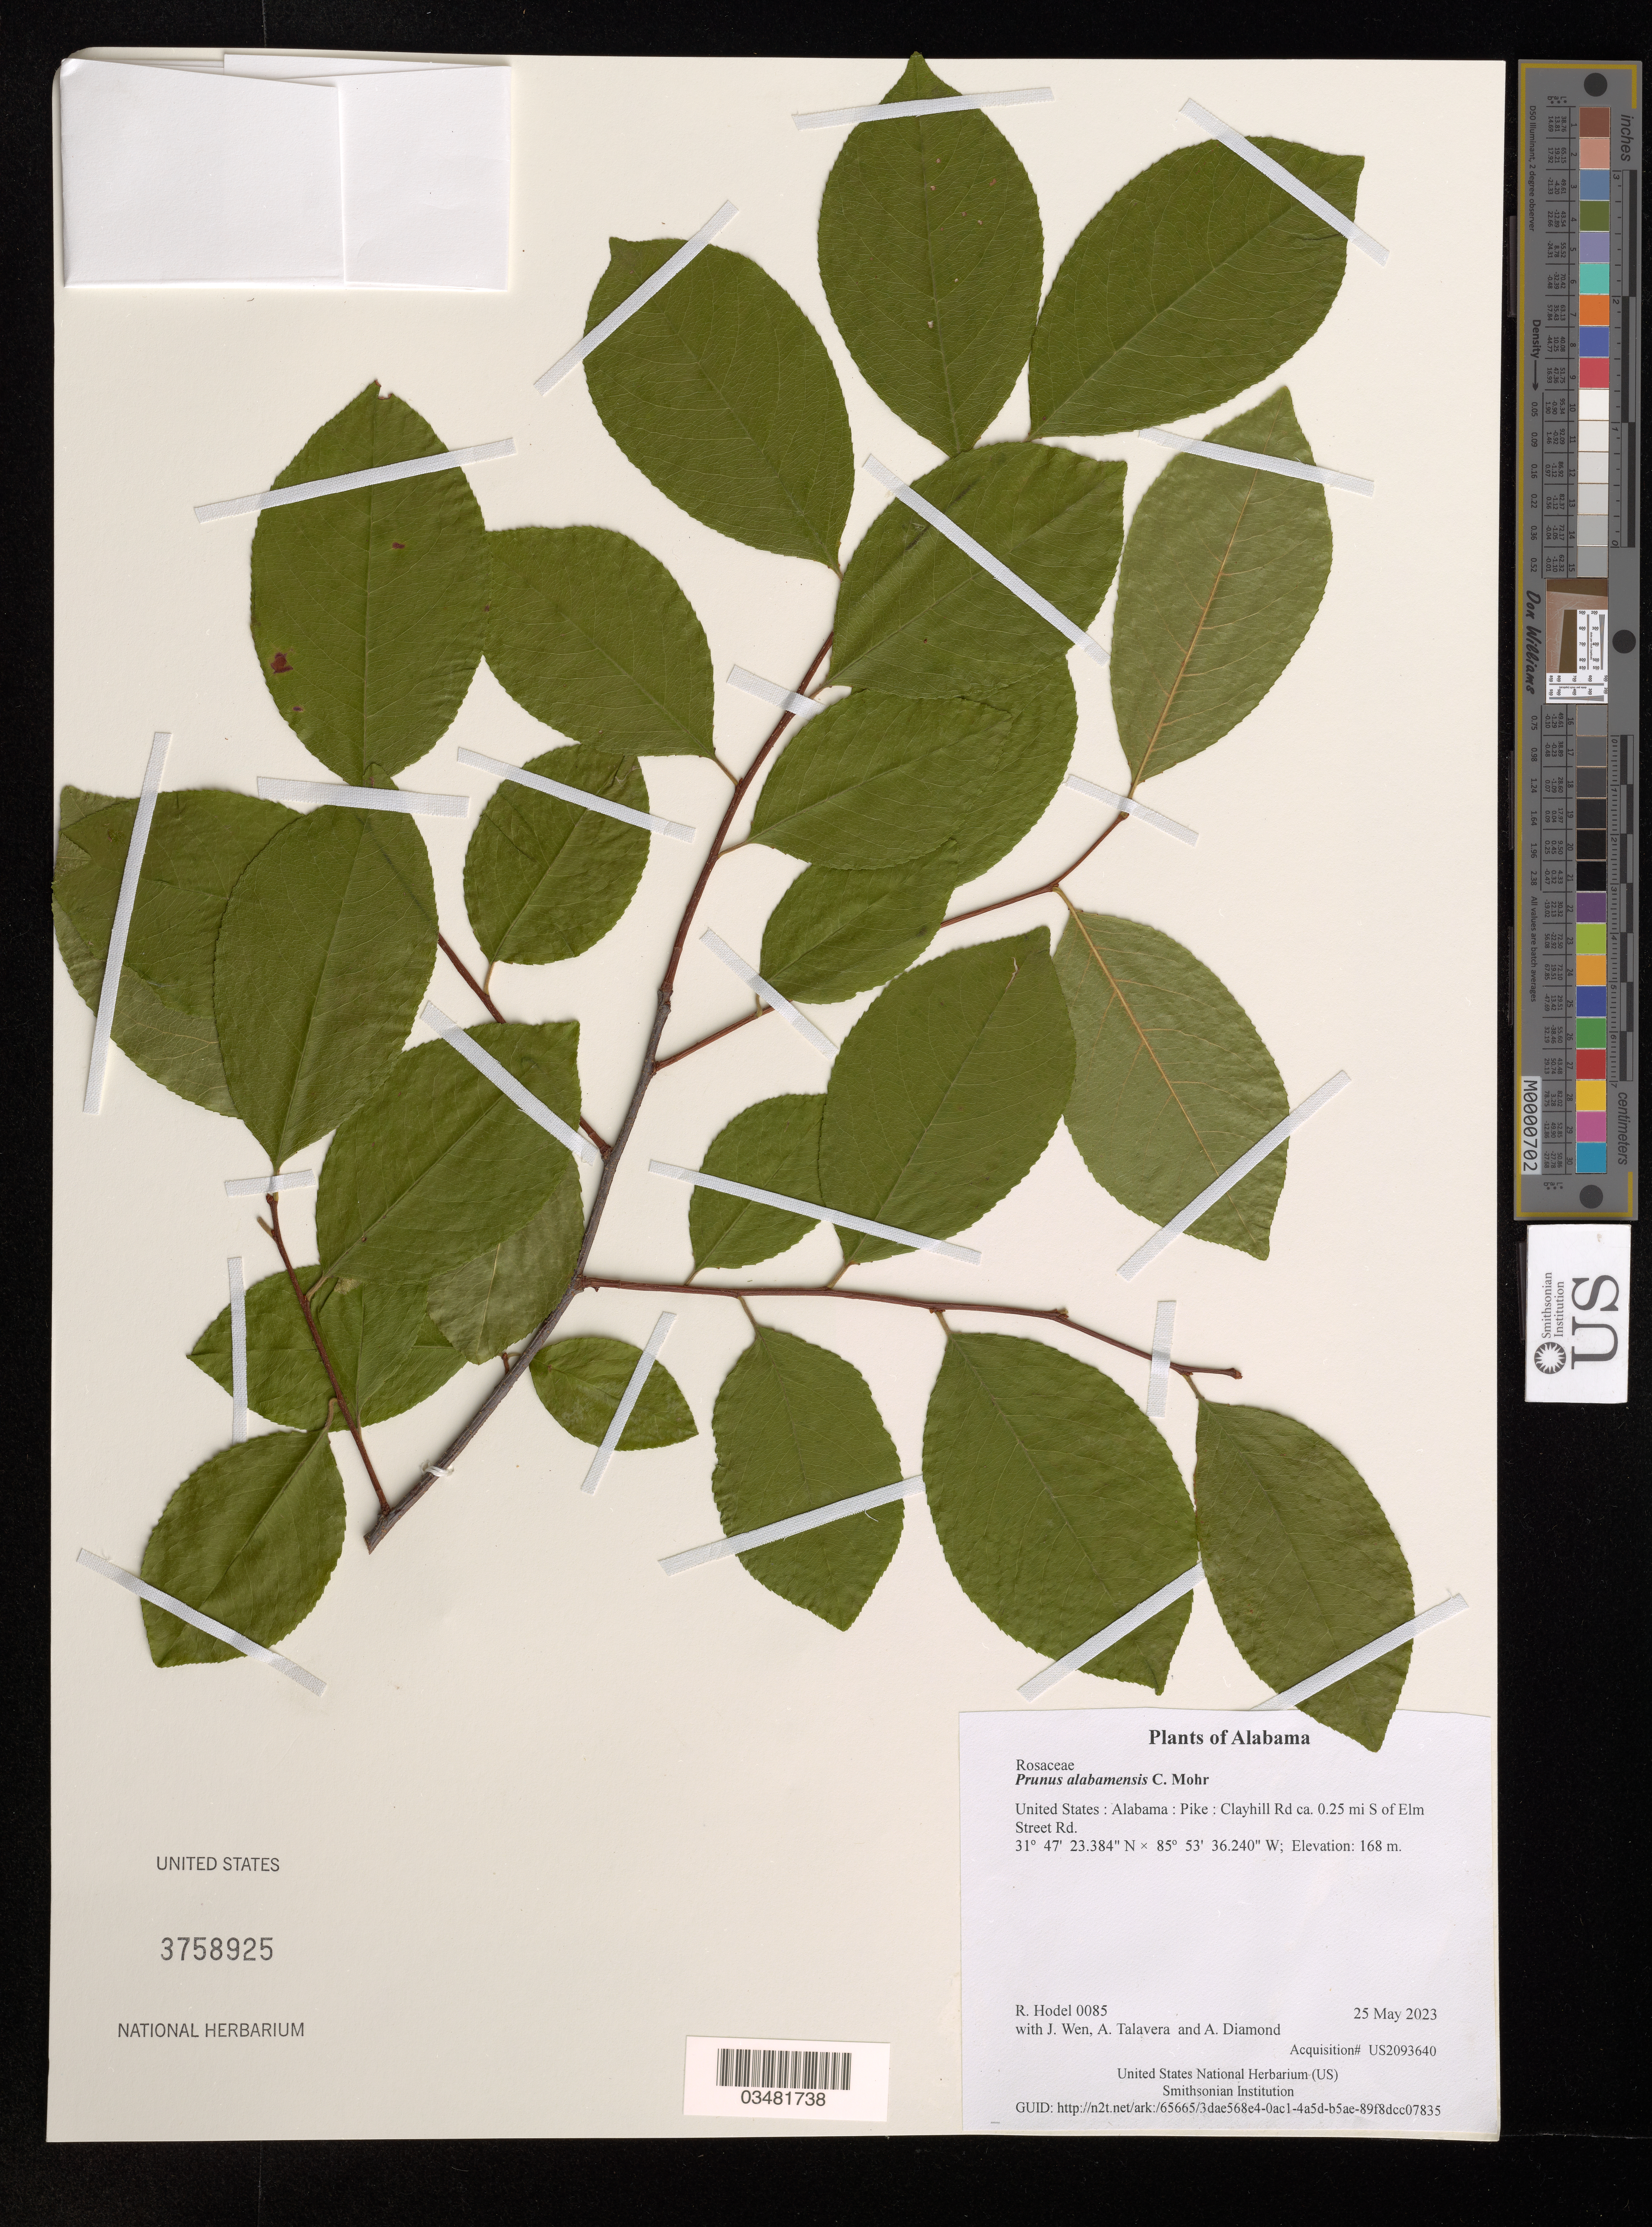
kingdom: Plantae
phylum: Tracheophyta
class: Magnoliopsida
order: Rosales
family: Rosaceae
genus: Prunus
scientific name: Prunus alabamensis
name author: C. Mohr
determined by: Hodel, Richard G. J.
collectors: R. Hodel, J. Wen, A. Talavera & A. Diamond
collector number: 0085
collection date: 2023-05-25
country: United States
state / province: Alabama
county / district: Pike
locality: Clayhill Rd ca. 0.25 mi S of Elm Street Rd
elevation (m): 168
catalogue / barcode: US 3758925